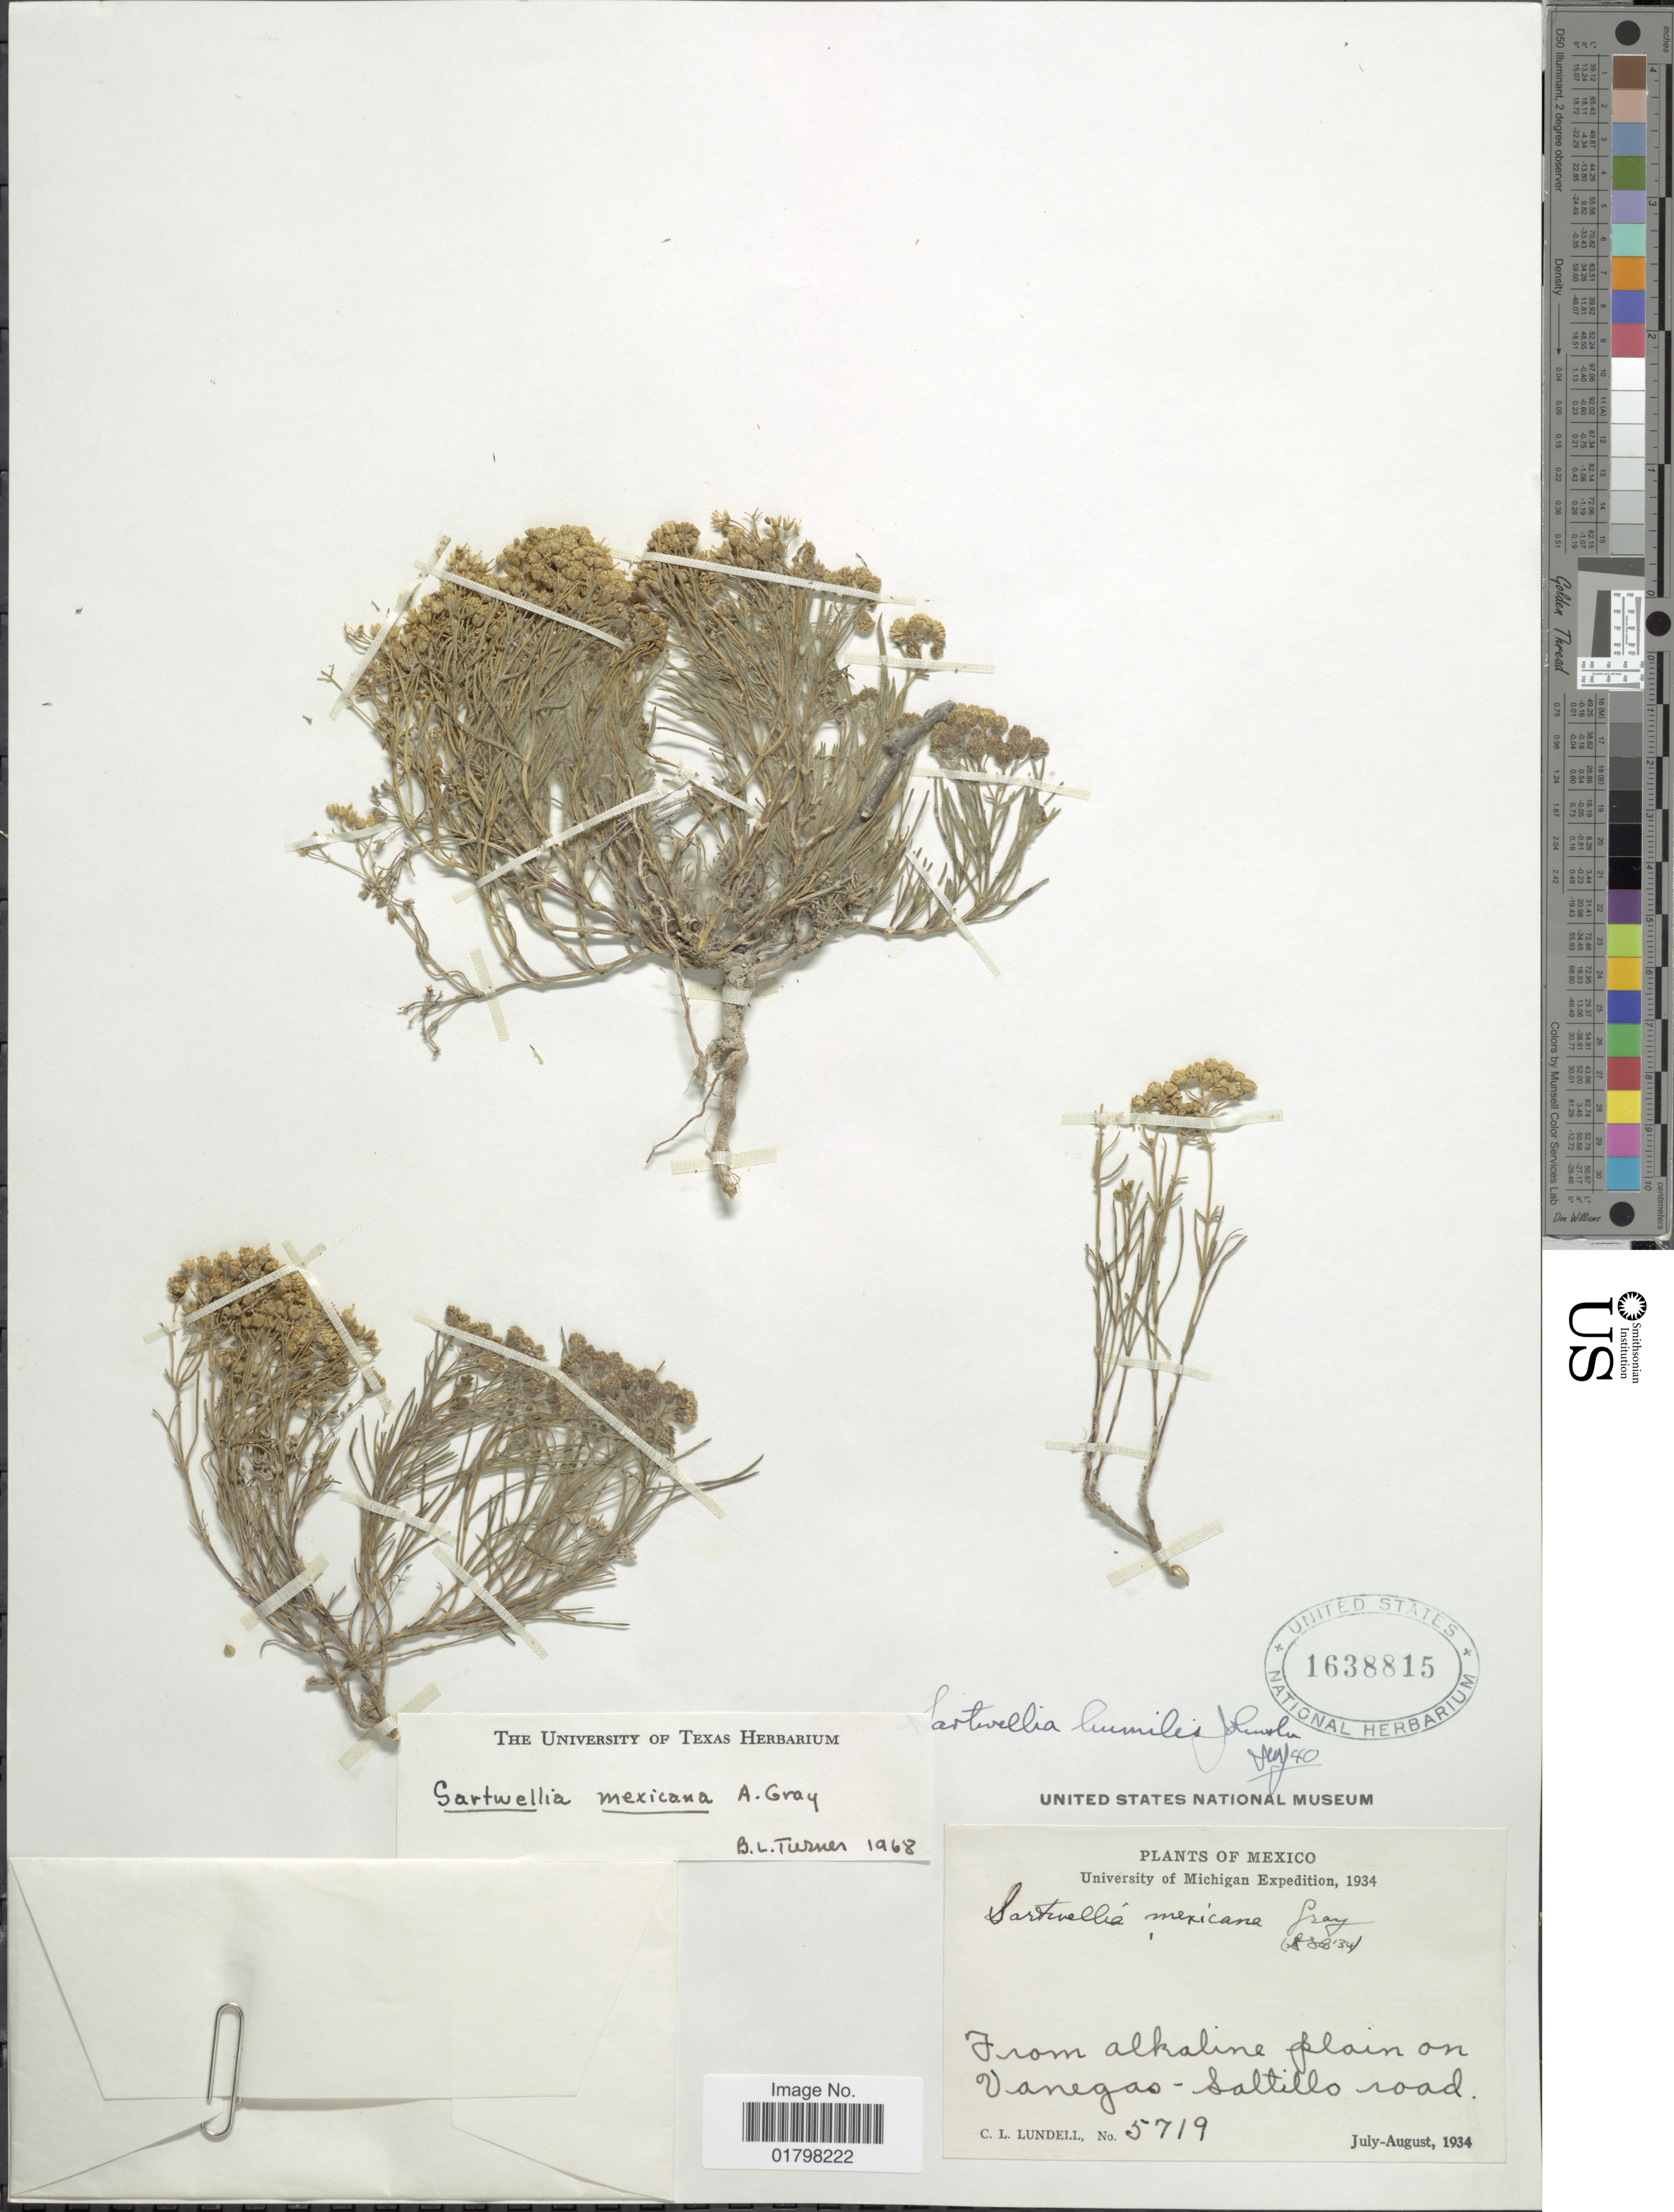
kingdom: Plantae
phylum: Tracheophyta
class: Magnoliopsida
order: Asterales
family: Asteraceae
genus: Sartwellia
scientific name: Sartwellia mexicana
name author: A. Gray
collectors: C. L. Lundell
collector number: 5719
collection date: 1934-07/1934-08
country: United States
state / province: Michigan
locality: From alkaline plain on Vanegas - Saltillo road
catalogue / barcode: US 1638815